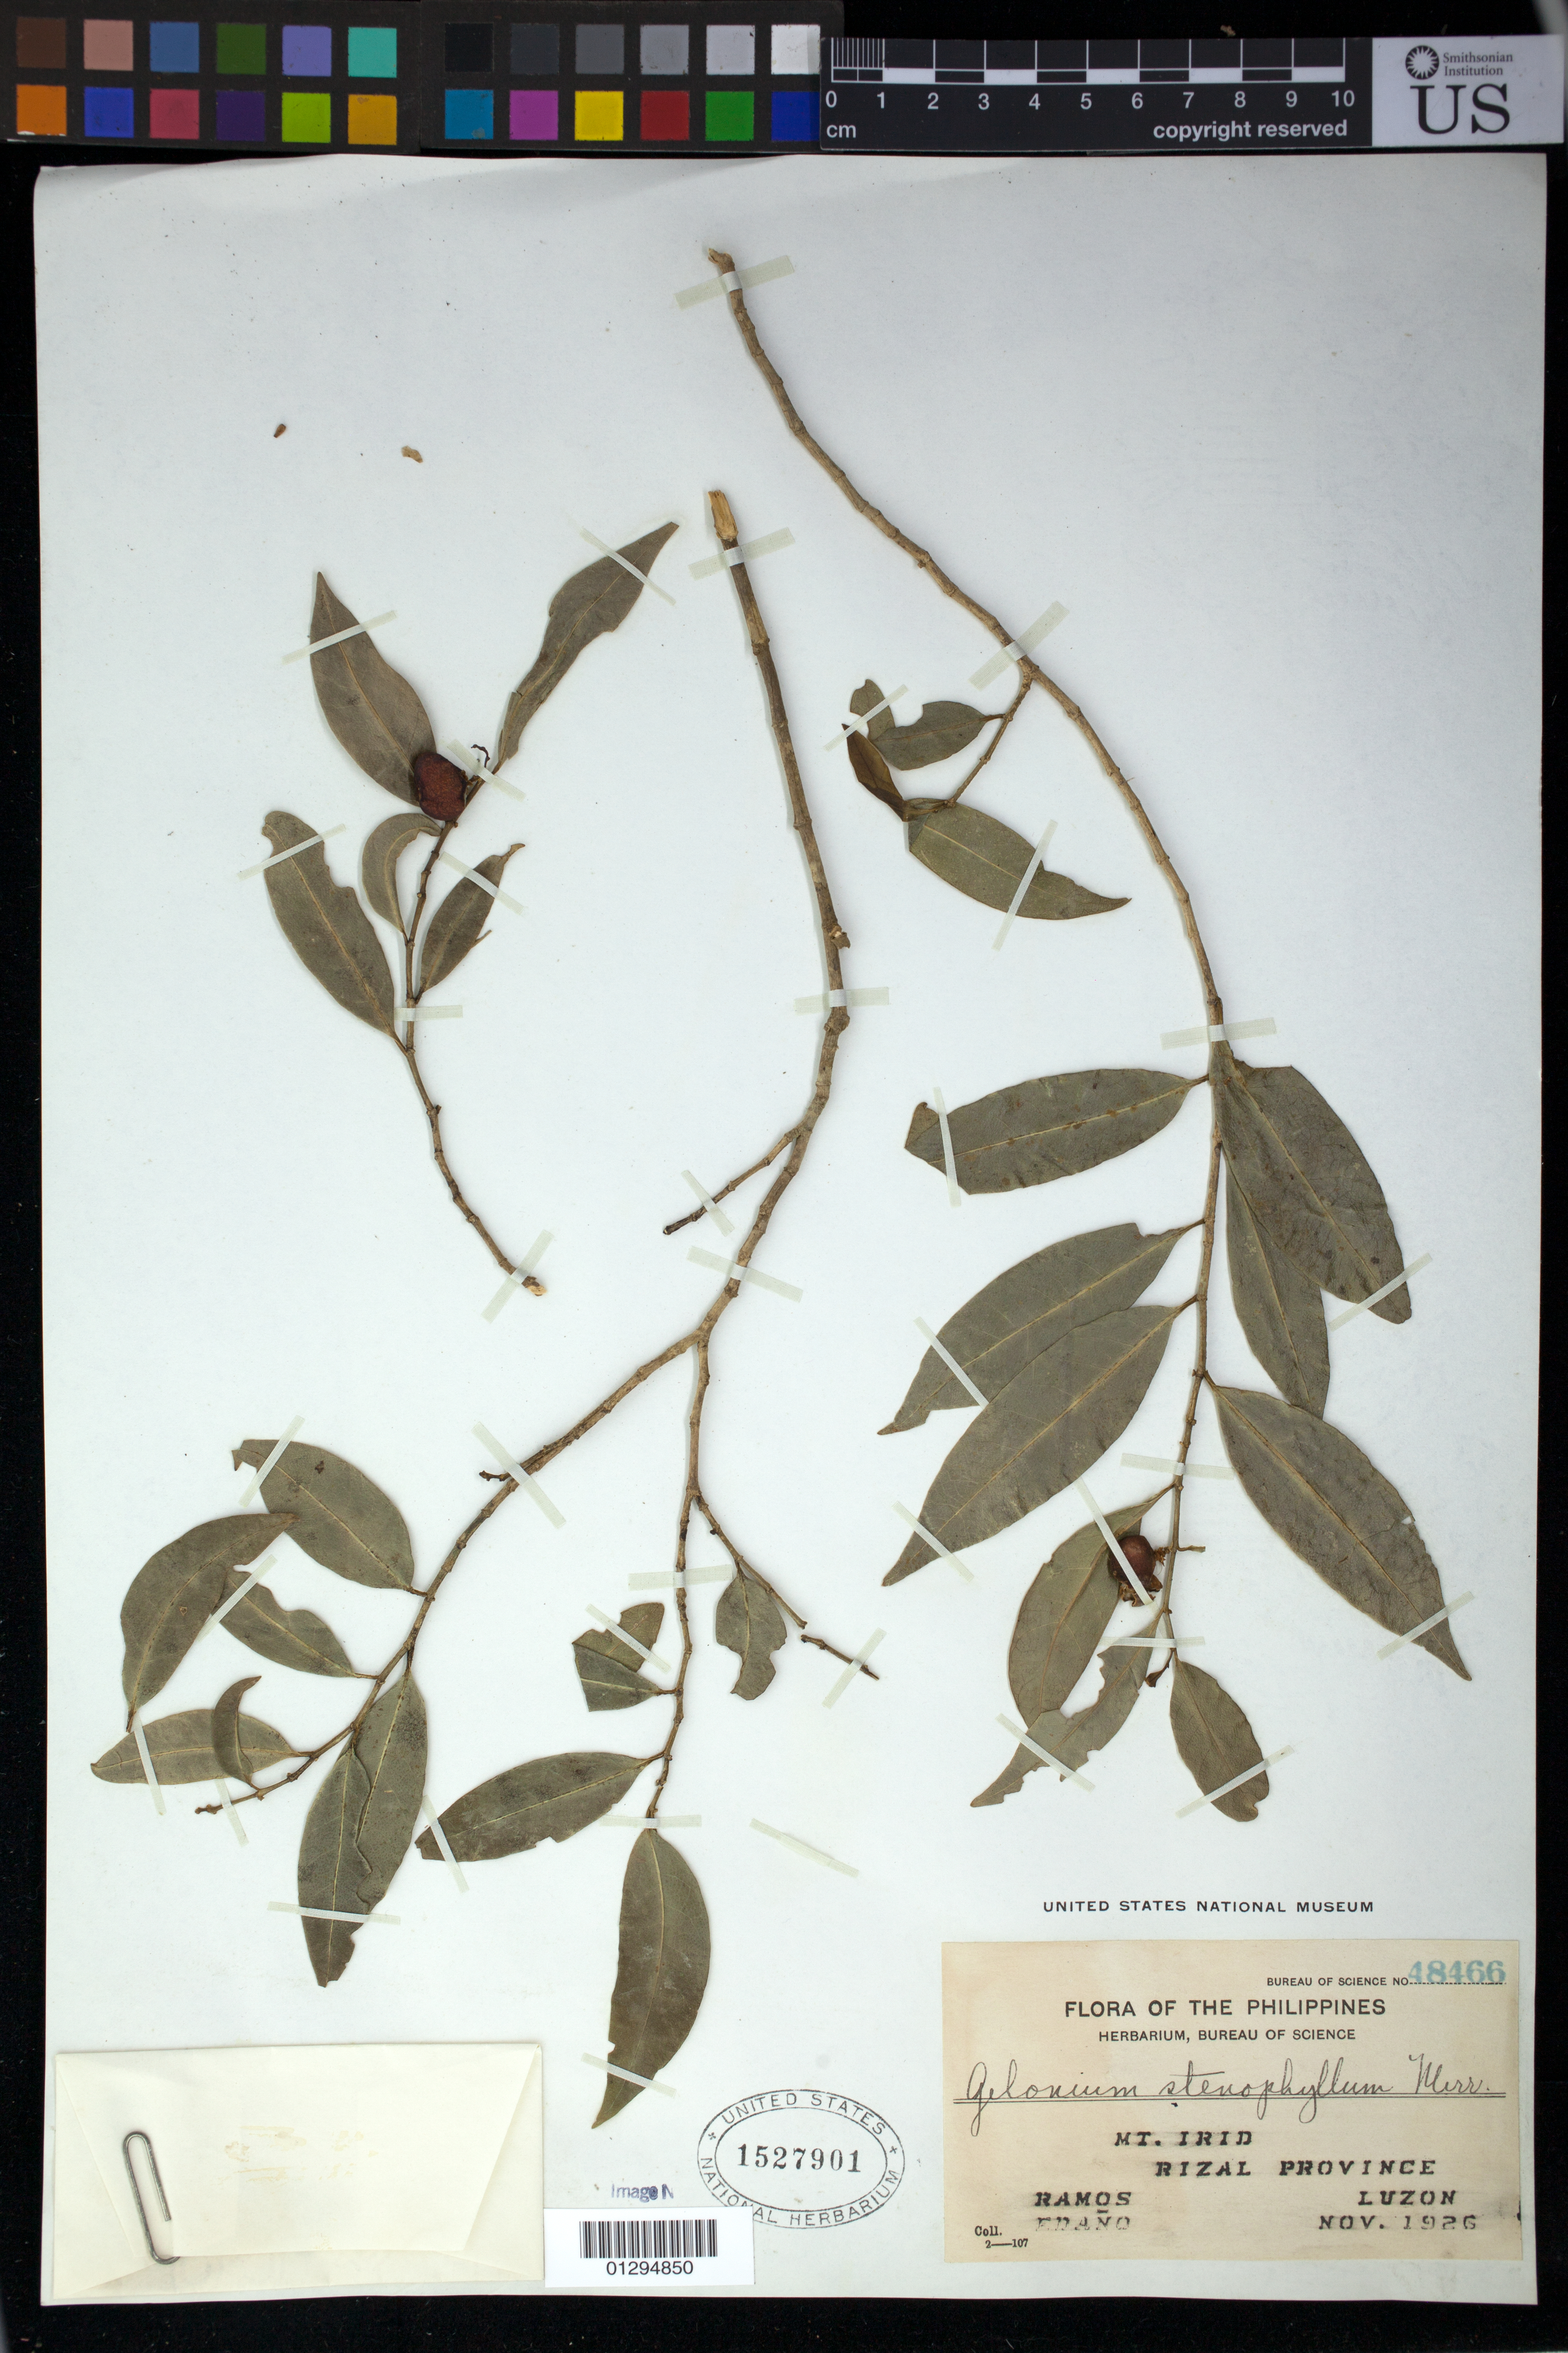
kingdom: Plantae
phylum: Tracheophyta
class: Magnoliopsida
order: Malpighiales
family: Euphorbiaceae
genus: Suregada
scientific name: Suregada stenophylla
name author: (Merr.) Croizat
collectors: M. Ramos & G. Edaño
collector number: Bur. Sci. 48466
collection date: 1926-11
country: Philippines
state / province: Calabarzon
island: Luzon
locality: Mt. Irid, Rizal Province, Luzon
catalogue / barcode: US 1527901